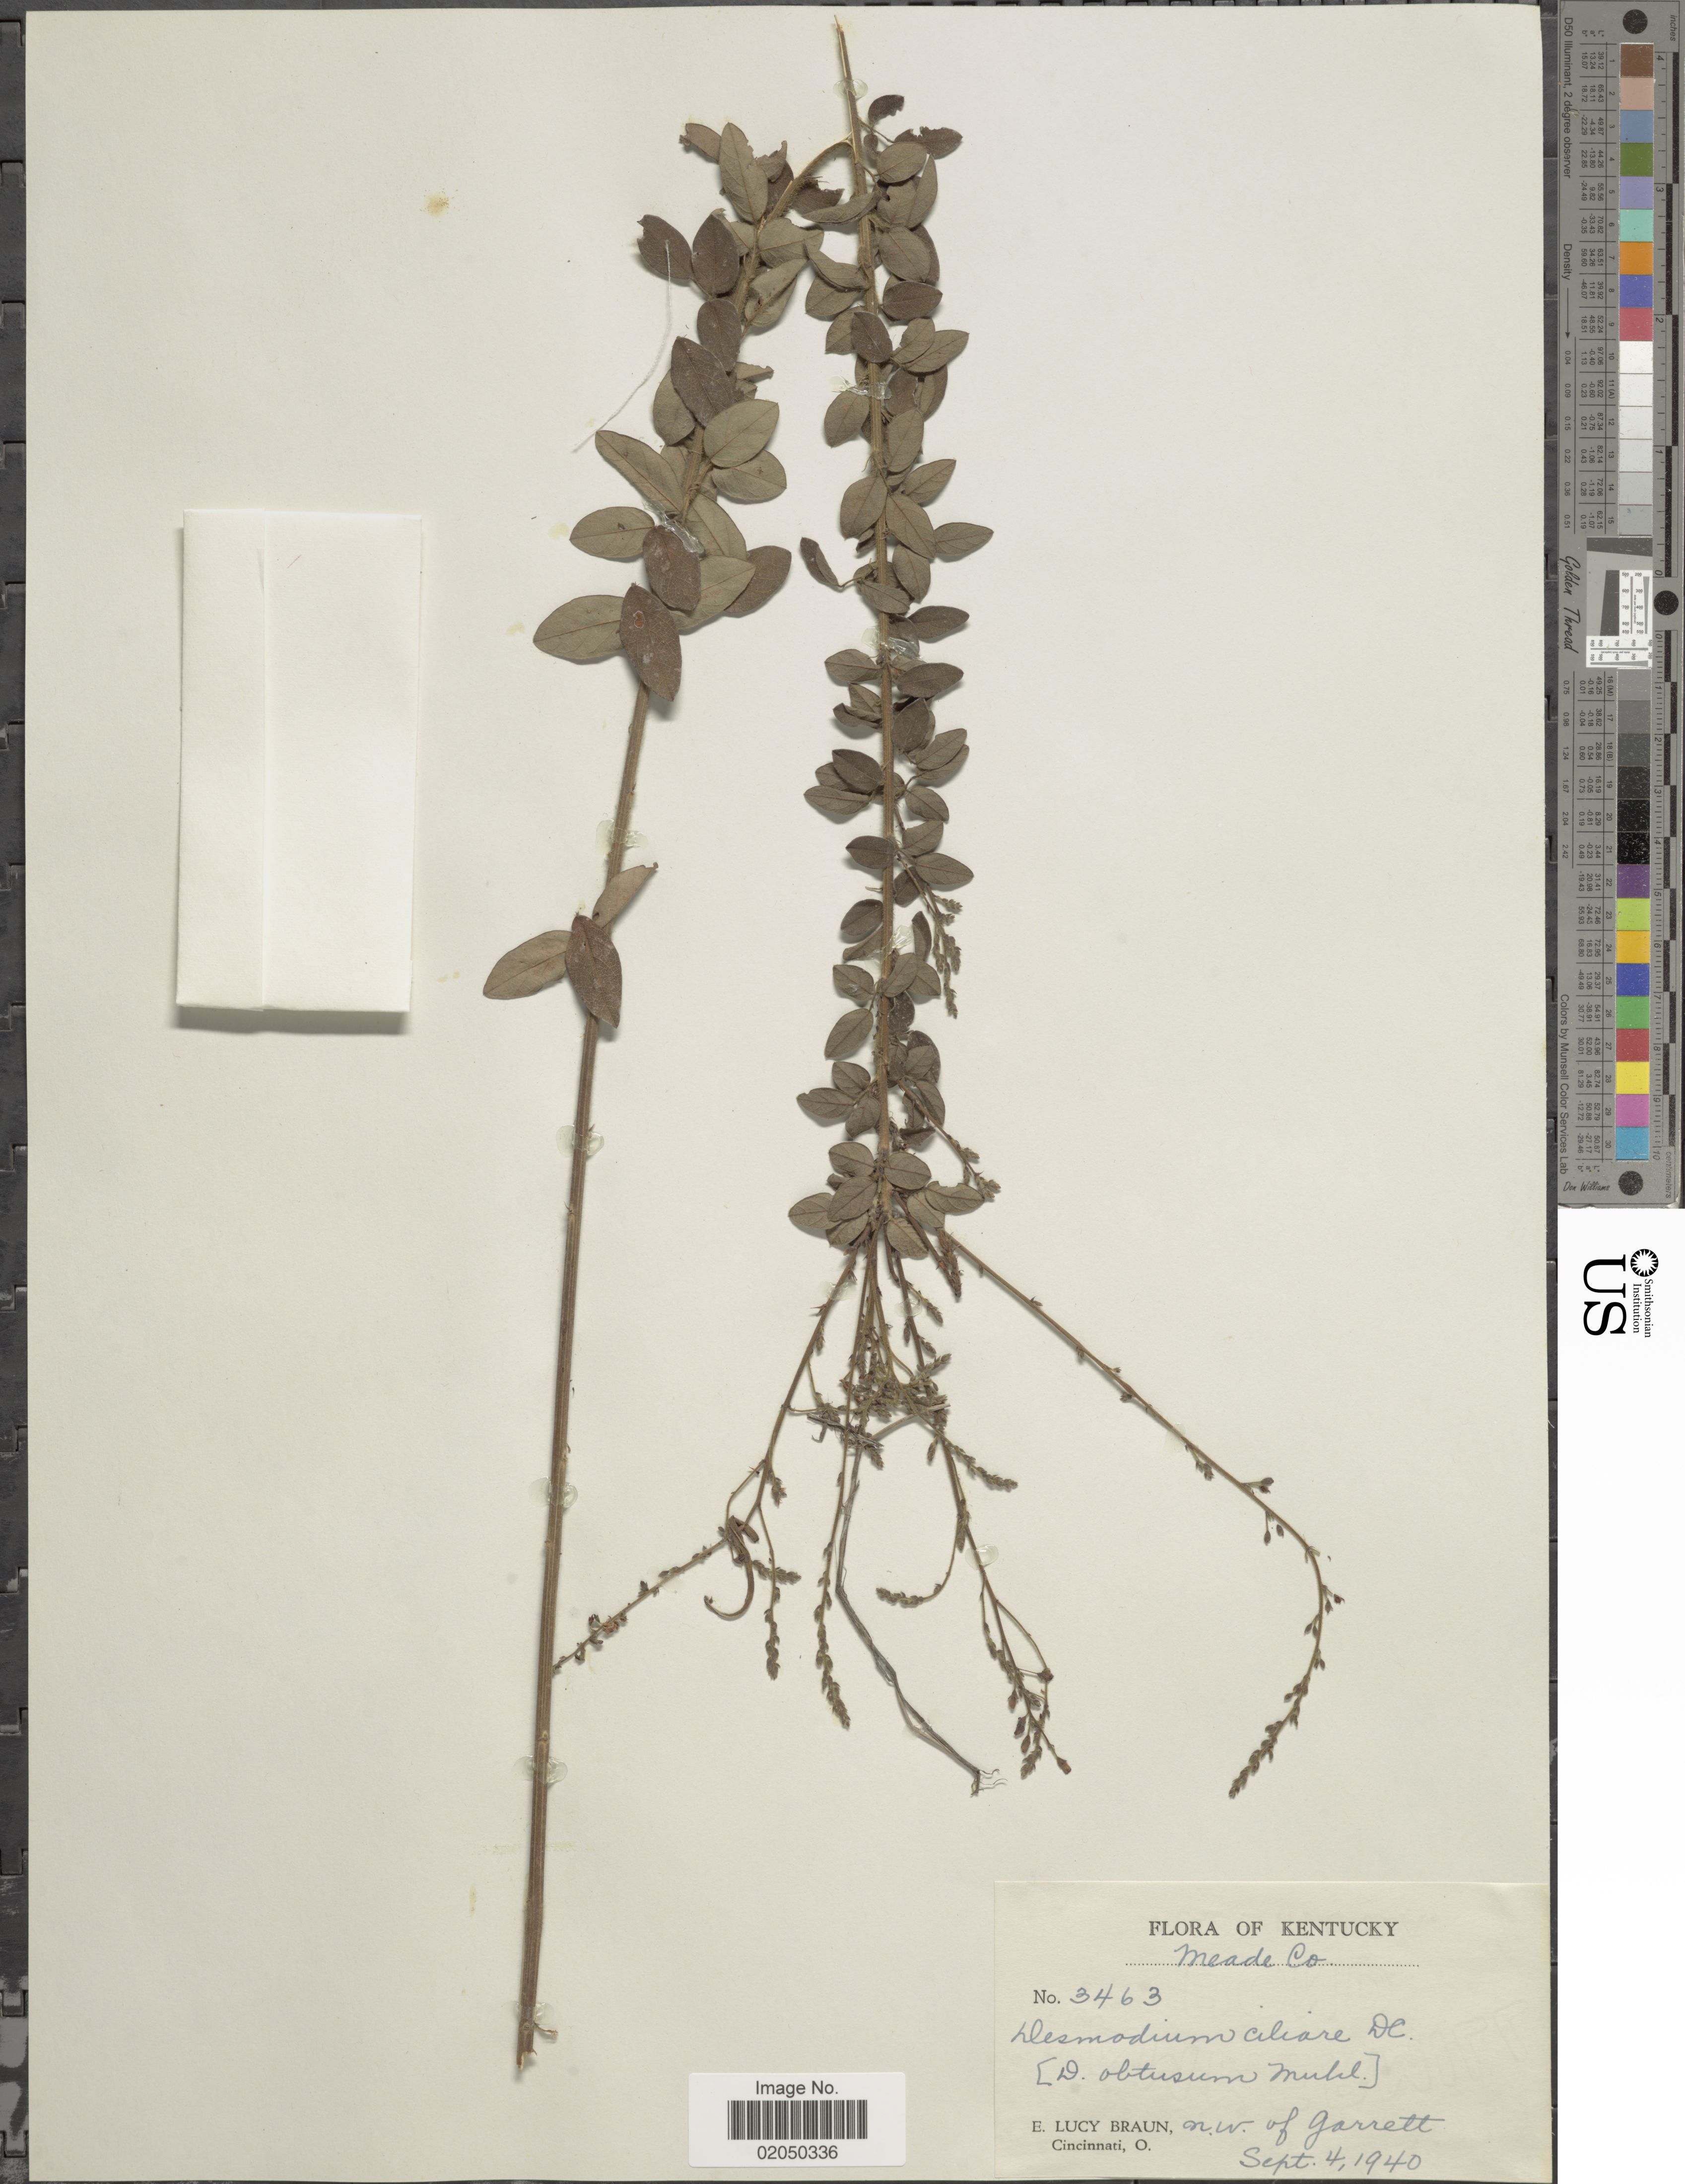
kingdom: Plantae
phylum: Tracheophyta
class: Magnoliopsida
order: Fabales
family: Fabaceae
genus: Desmodium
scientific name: Desmodium ciliare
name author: (Muhl. ex Willd.) DC.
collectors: E. L. Braun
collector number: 3463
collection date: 1940-09-04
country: United States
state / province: Kentucky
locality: Meade Co., n.w. of Garrett